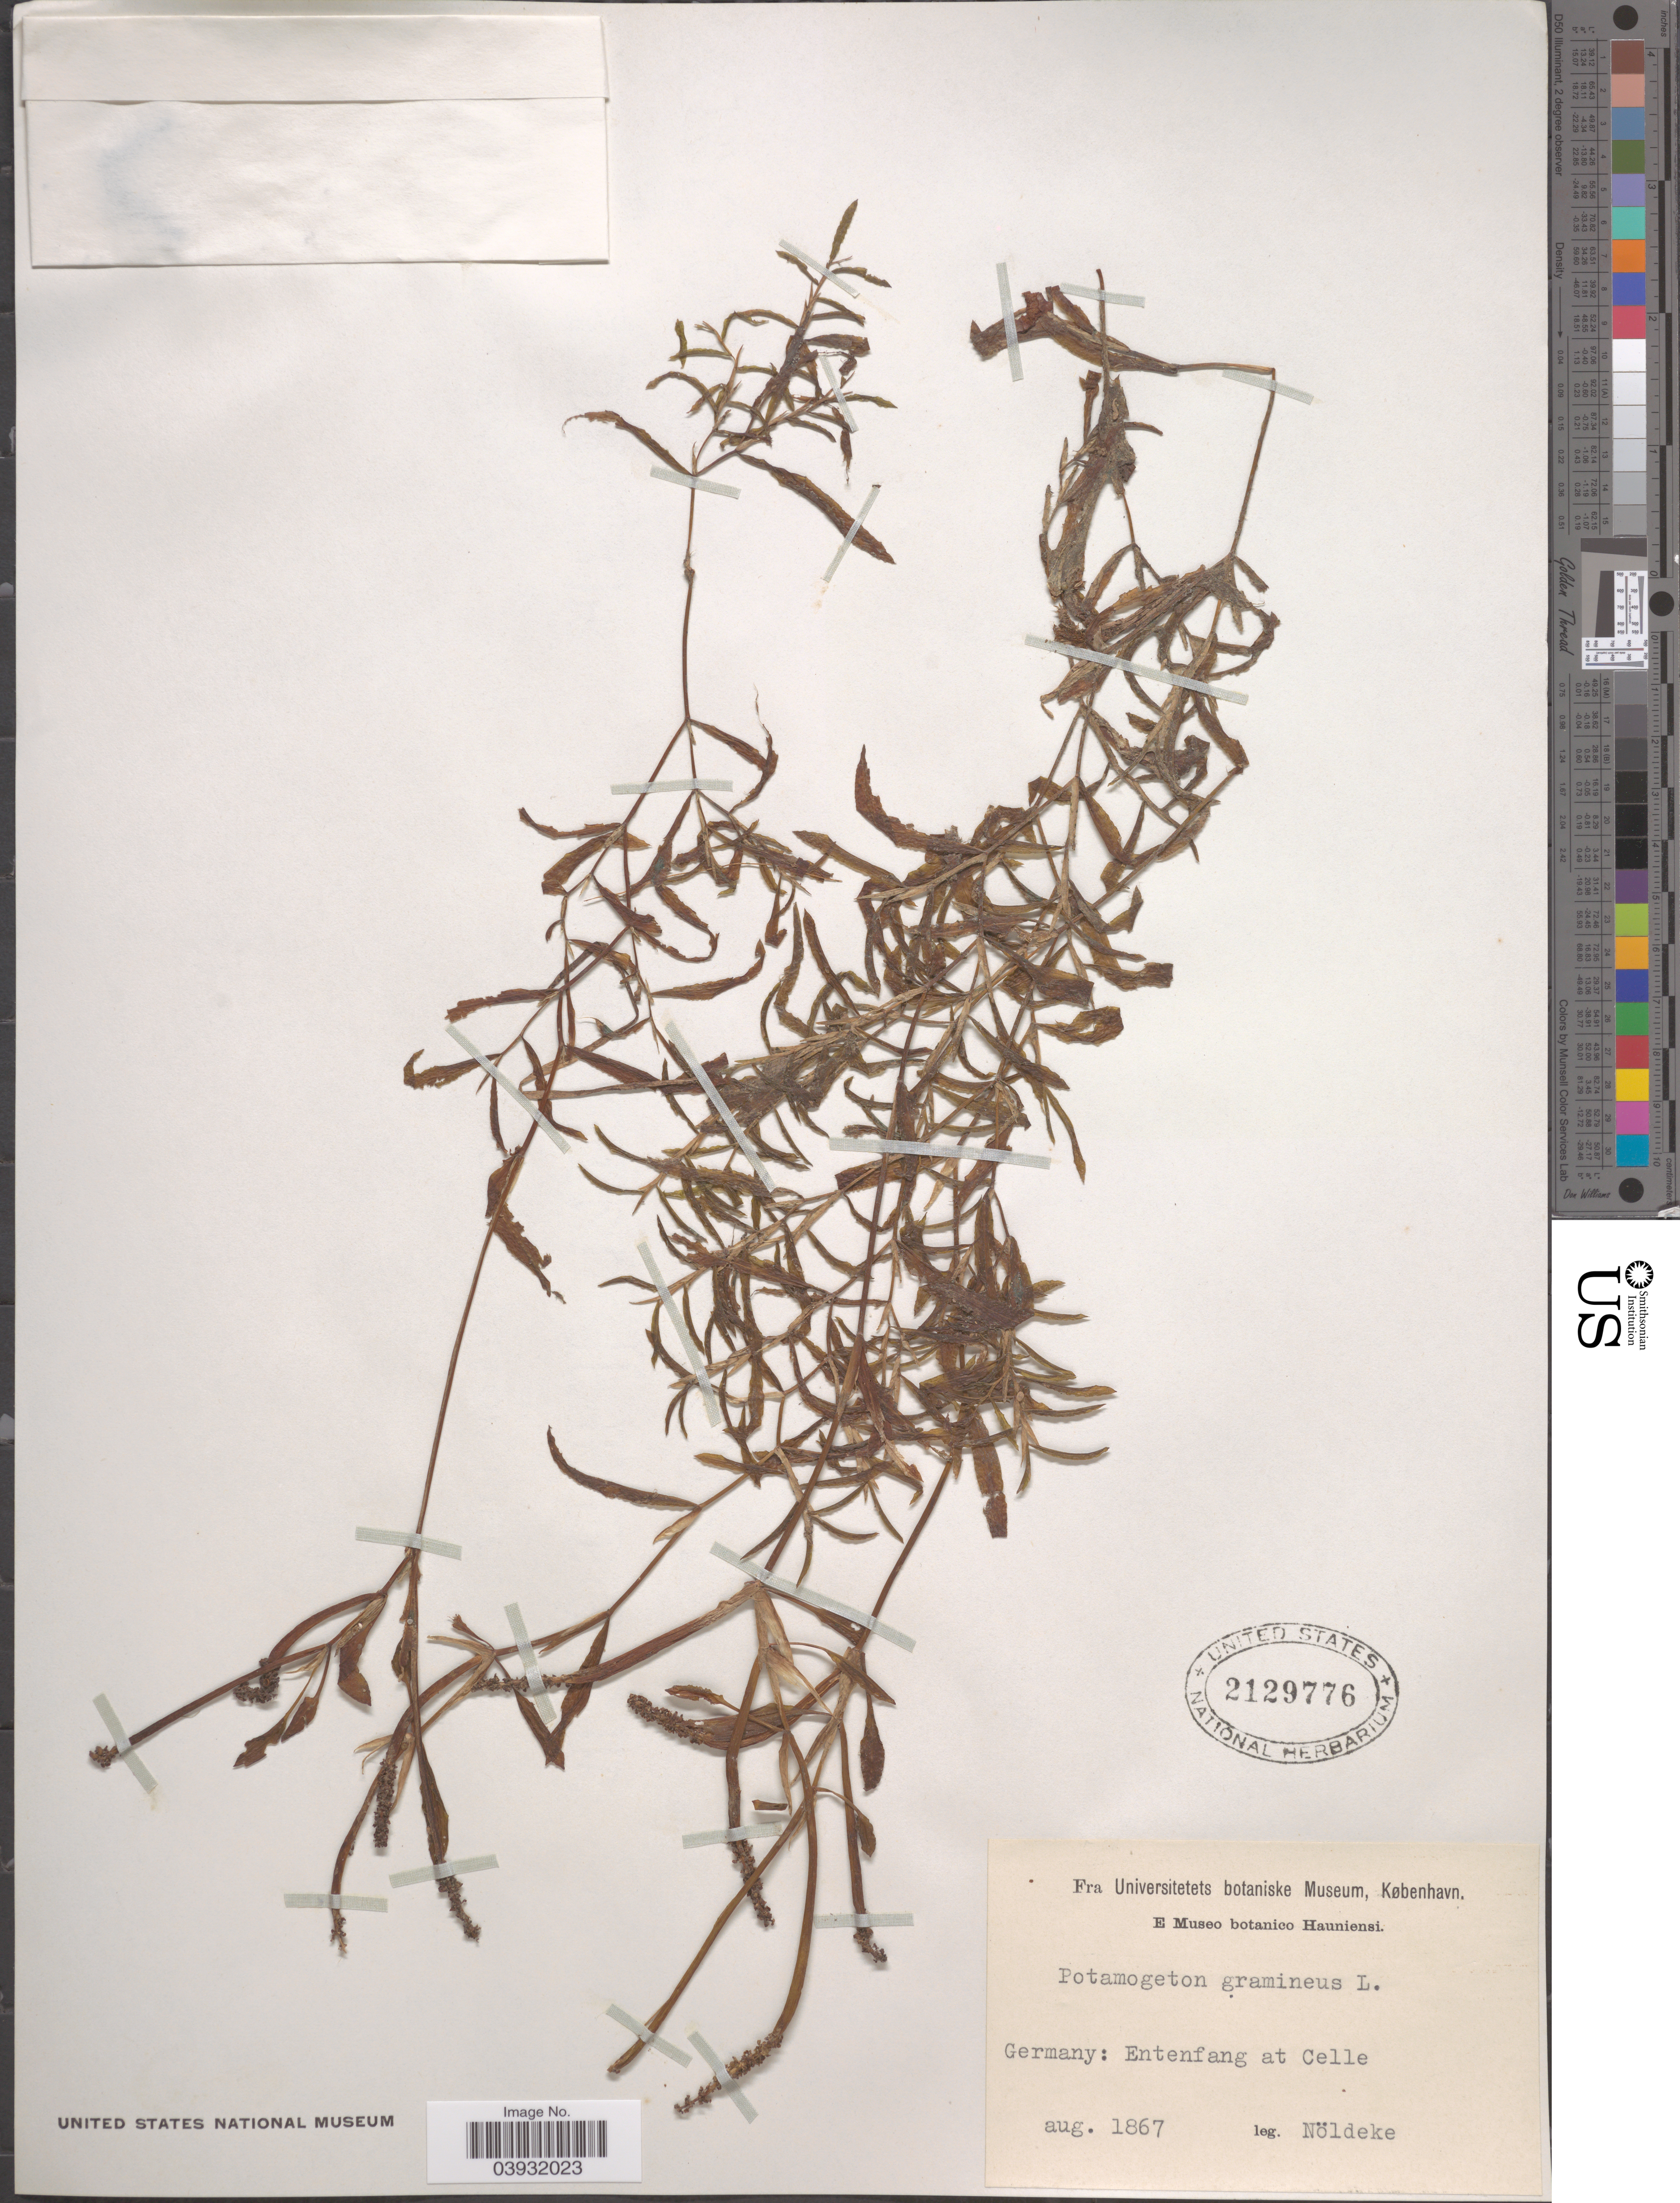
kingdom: Plantae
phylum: Tracheophyta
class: Liliopsida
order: Alismatales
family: Potamogetonaceae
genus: Potamogeton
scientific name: Potamogeton gramineus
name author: L.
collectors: -. Noldeke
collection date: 1867-08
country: Germany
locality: Entenfang at Celle.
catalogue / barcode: US 2129776